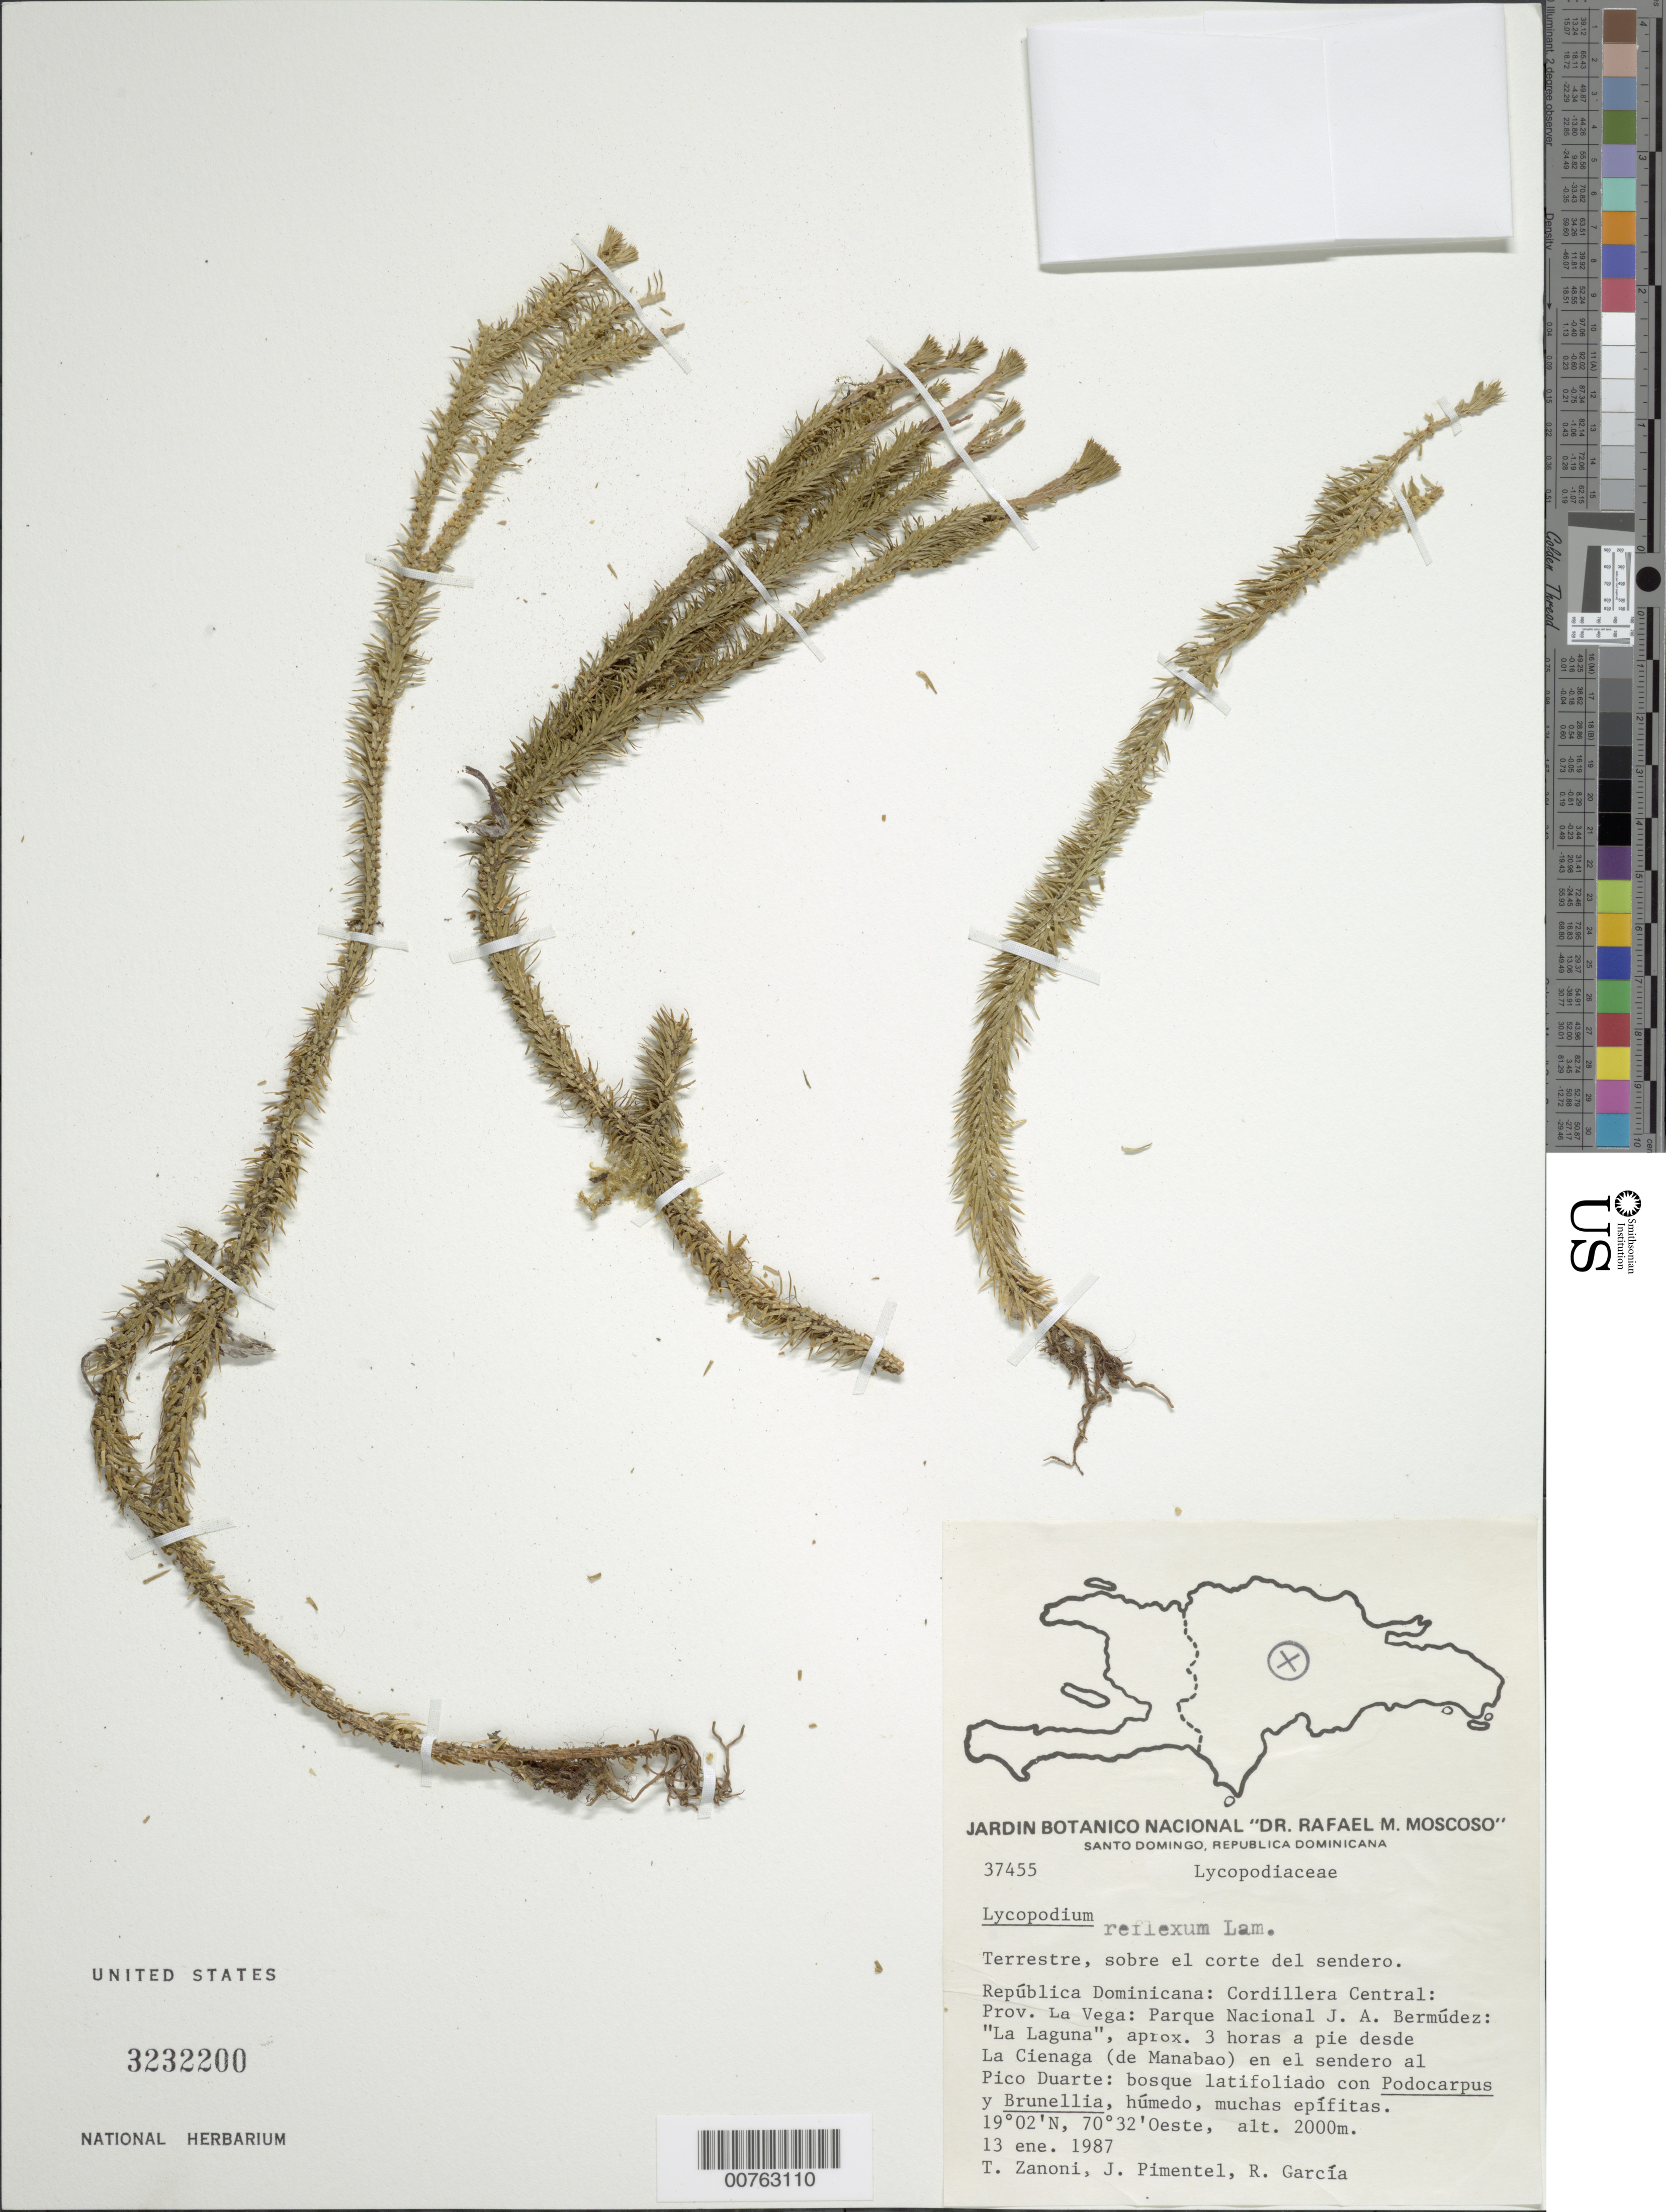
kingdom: Plantae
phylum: Tracheophyta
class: Lycopodiopsida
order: Lycopodiales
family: Lycopodiaceae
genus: Phlegmariurus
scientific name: Phlegmariurus reflexus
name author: (Lam.) B. Øllg.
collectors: T. A. Zanoni, J. Pimentel & R. G. García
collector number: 37455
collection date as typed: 13 Jan 1987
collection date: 1987-01-13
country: Dominican Republic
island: Hispaniola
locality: Cordillera Central. Provincia La Vega, Parque Nacional J.A. Bermúdez, "La Laguna," aprox. 3 horas a pie desde La Cienaga (de Manabao) en el sendero al Pico Duarte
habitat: Bosque latifoliado con Podocarpus y Brunellia, humedo, con muchas epifitas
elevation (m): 2000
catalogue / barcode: US 3232200